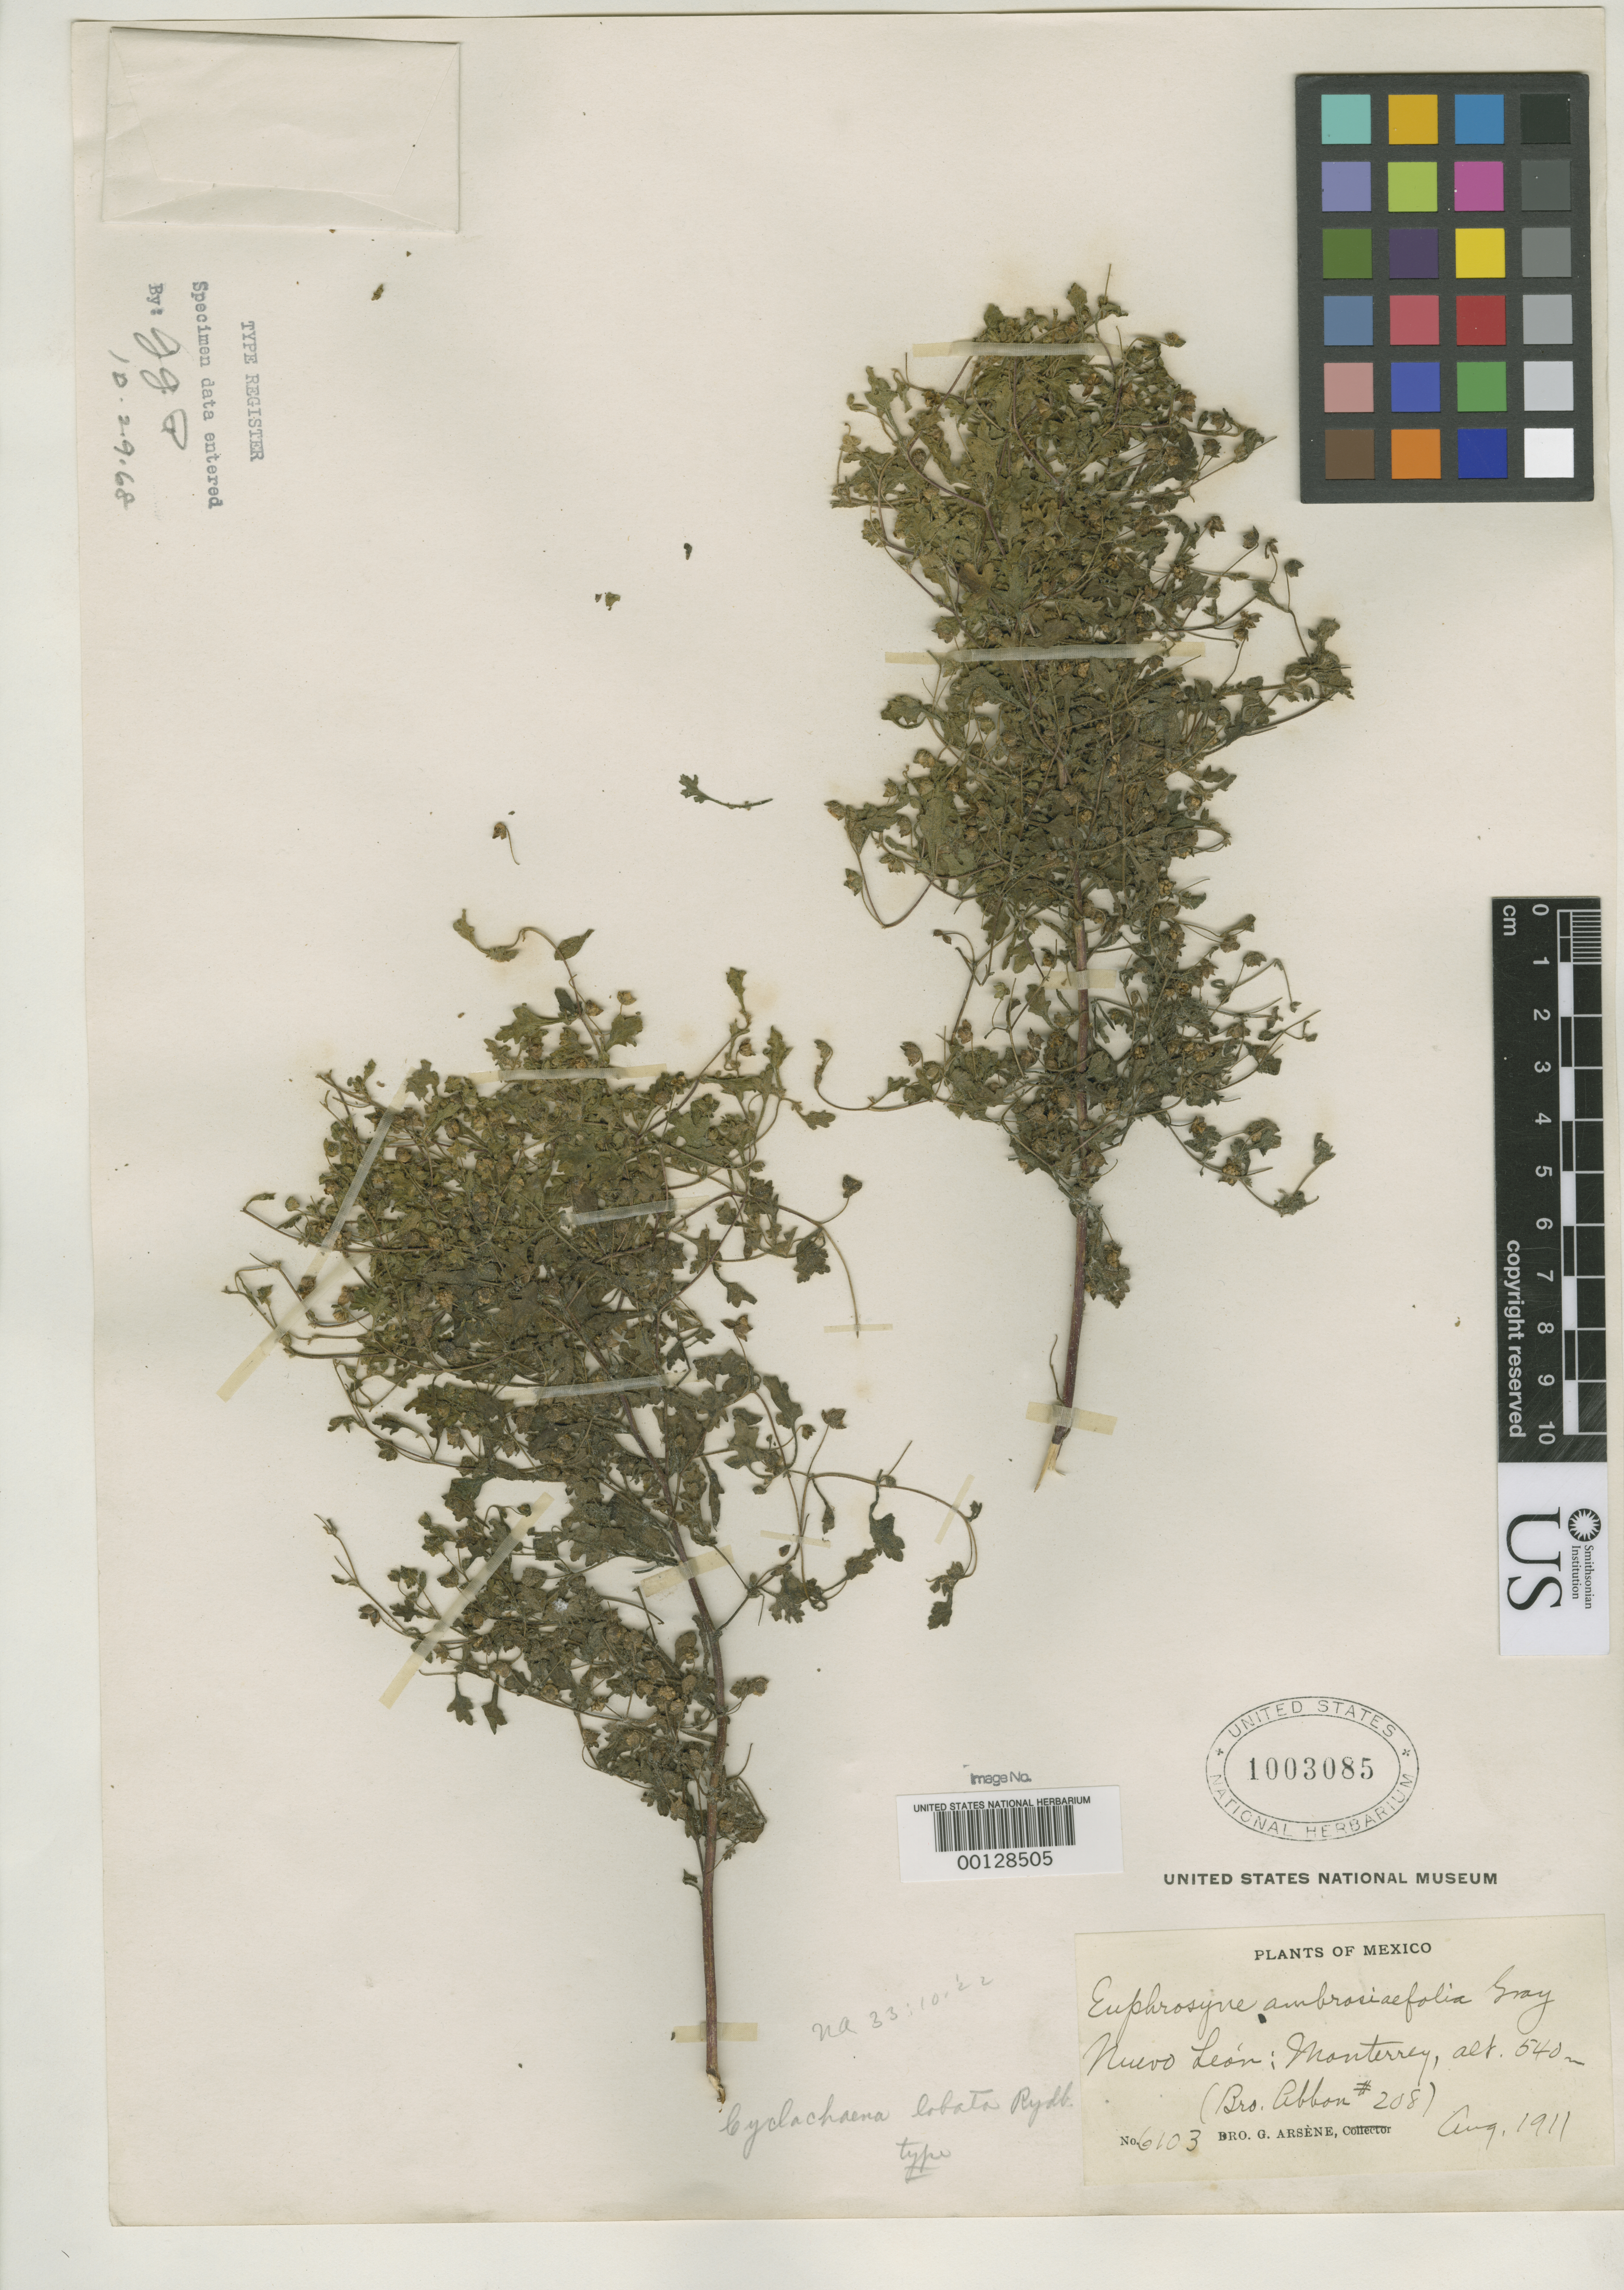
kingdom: Plantae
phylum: Tracheophyta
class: Magnoliopsida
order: Asterales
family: Asteraceae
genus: Cyclachaena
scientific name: Cyclachaena lobata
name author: Rydb.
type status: Holotype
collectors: Bro. G. Arsène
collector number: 6103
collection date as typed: Aug 1911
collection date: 1911-08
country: Mexico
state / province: Nuevo León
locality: Monterrey.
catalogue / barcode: US 1003085